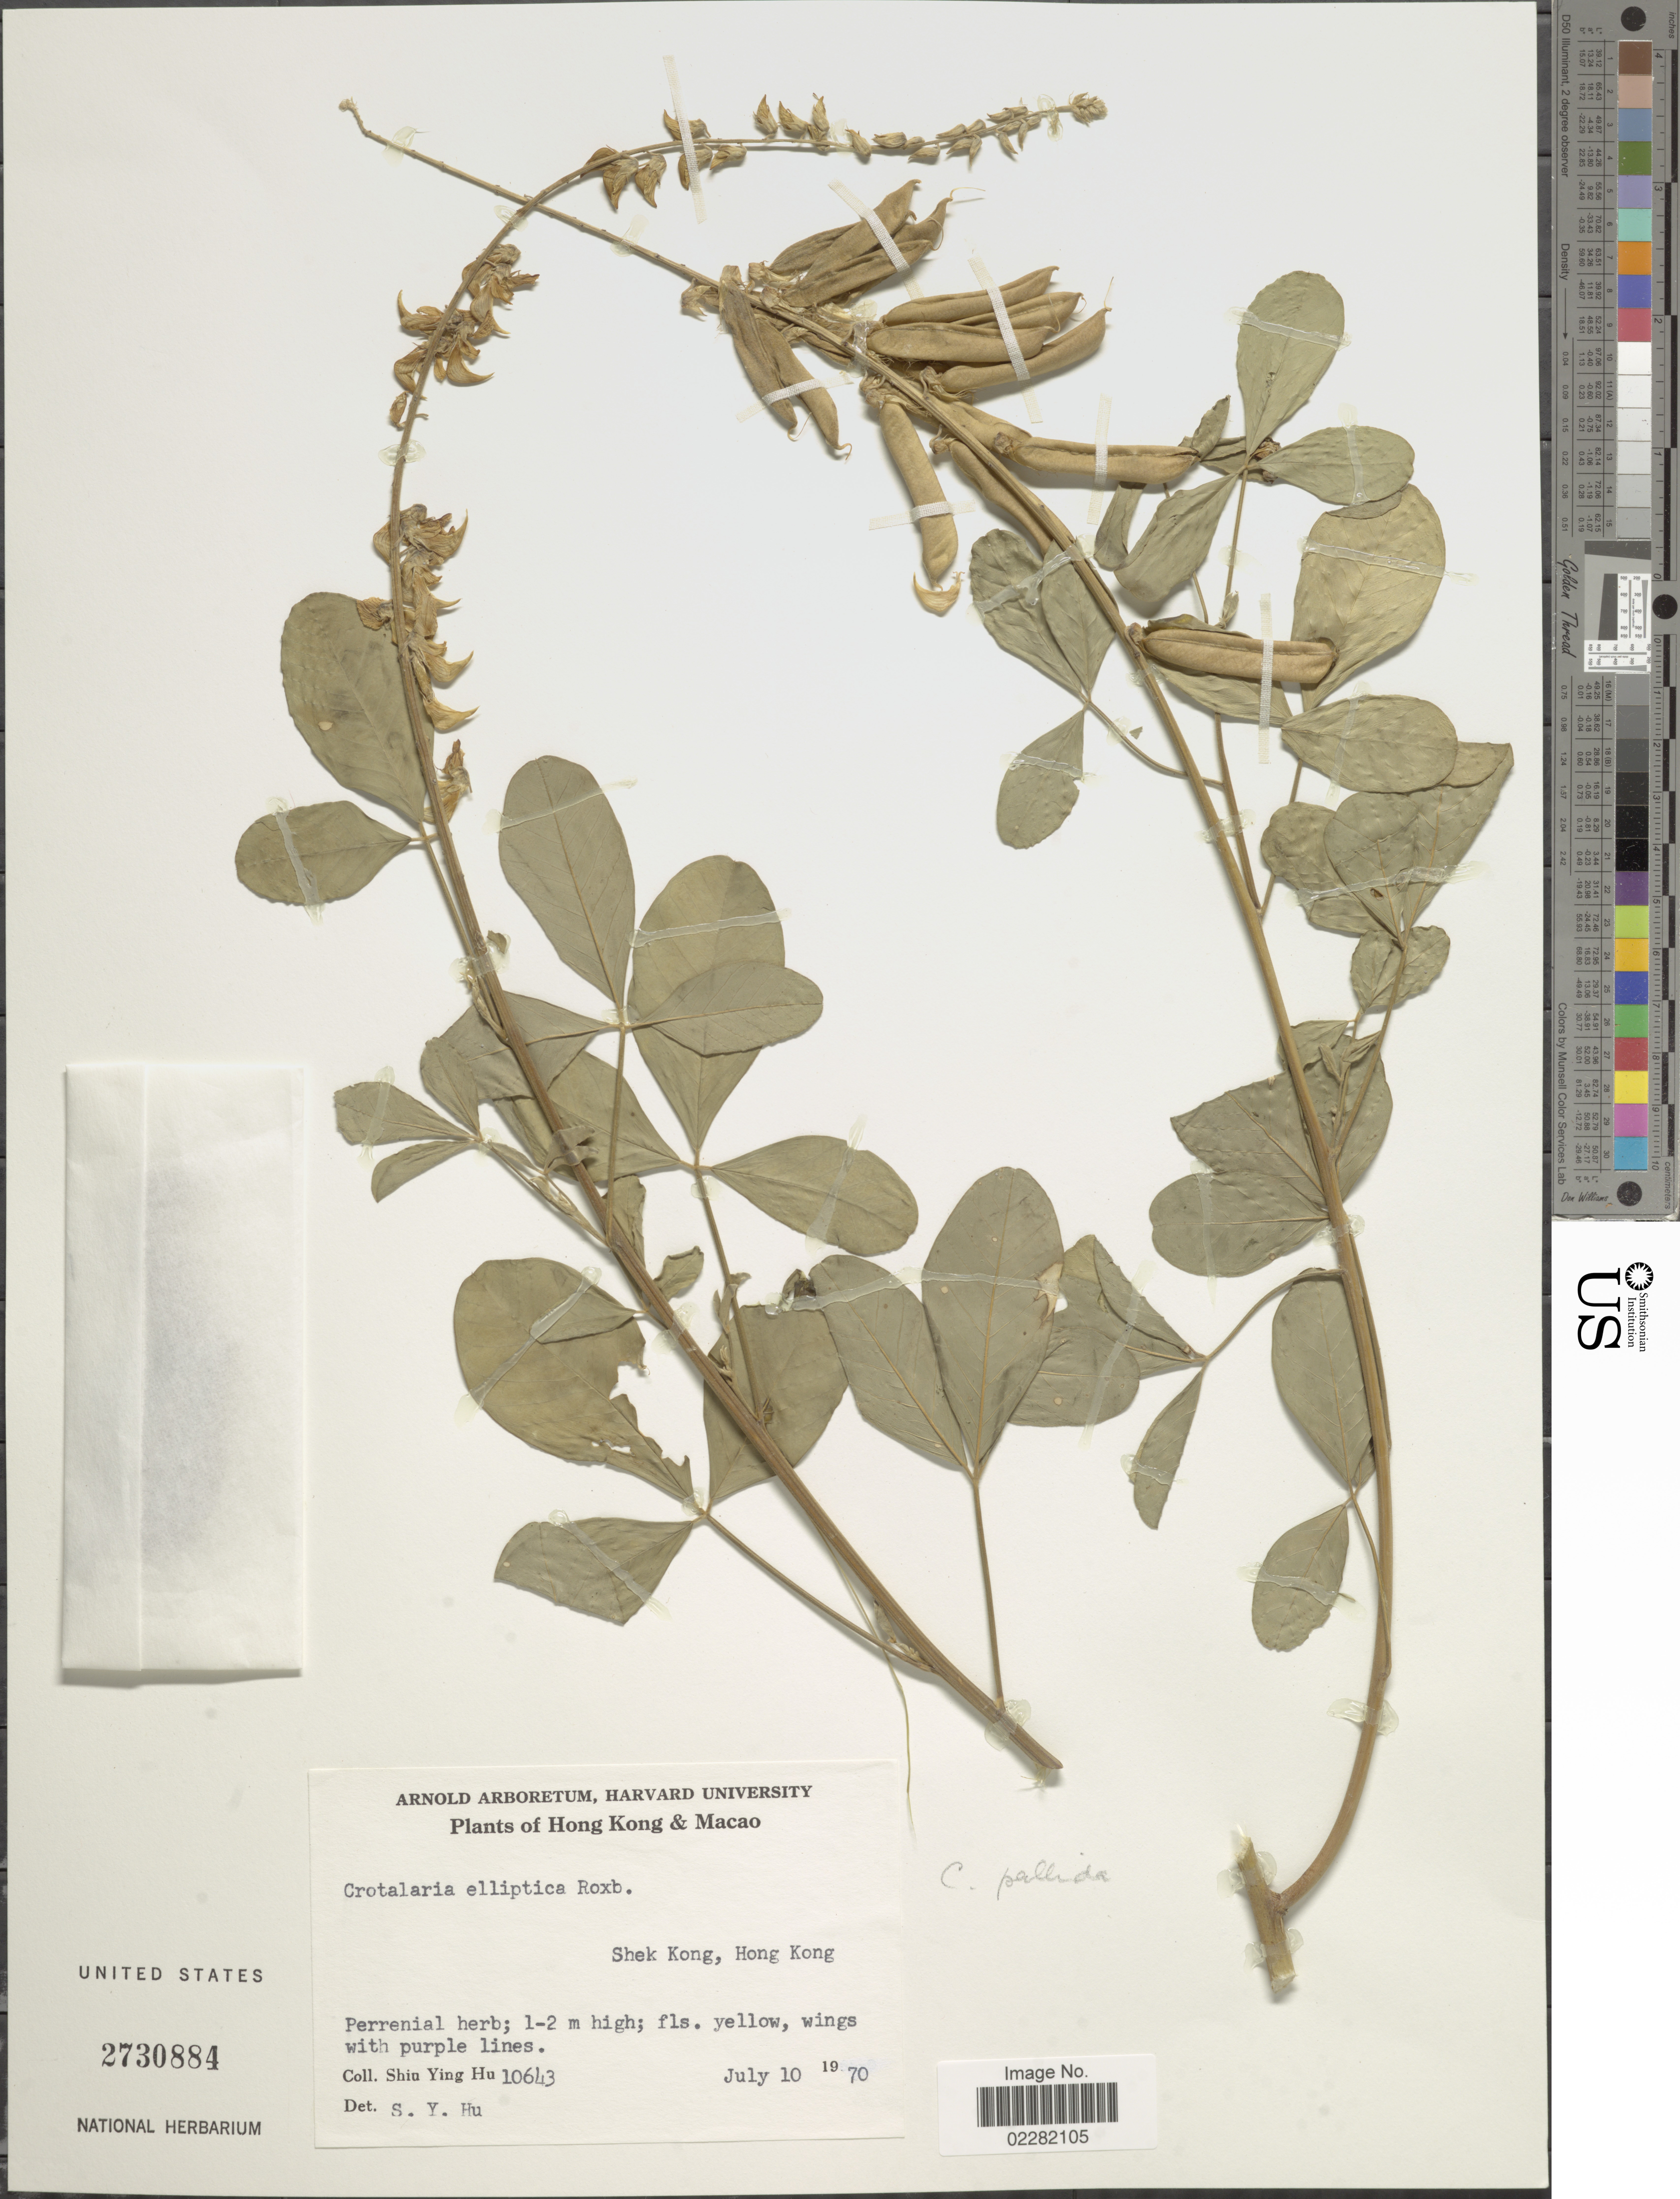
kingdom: Plantae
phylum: Tracheophyta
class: Magnoliopsida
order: Fabales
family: Fabaceae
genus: Crotalaria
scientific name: Crotalaria pallida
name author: Aiton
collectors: S. Y. Hu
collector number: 10643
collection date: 1970-07-10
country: China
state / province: Hong Kong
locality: Hongkong, Macao, Shek Kong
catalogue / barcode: US 2730884